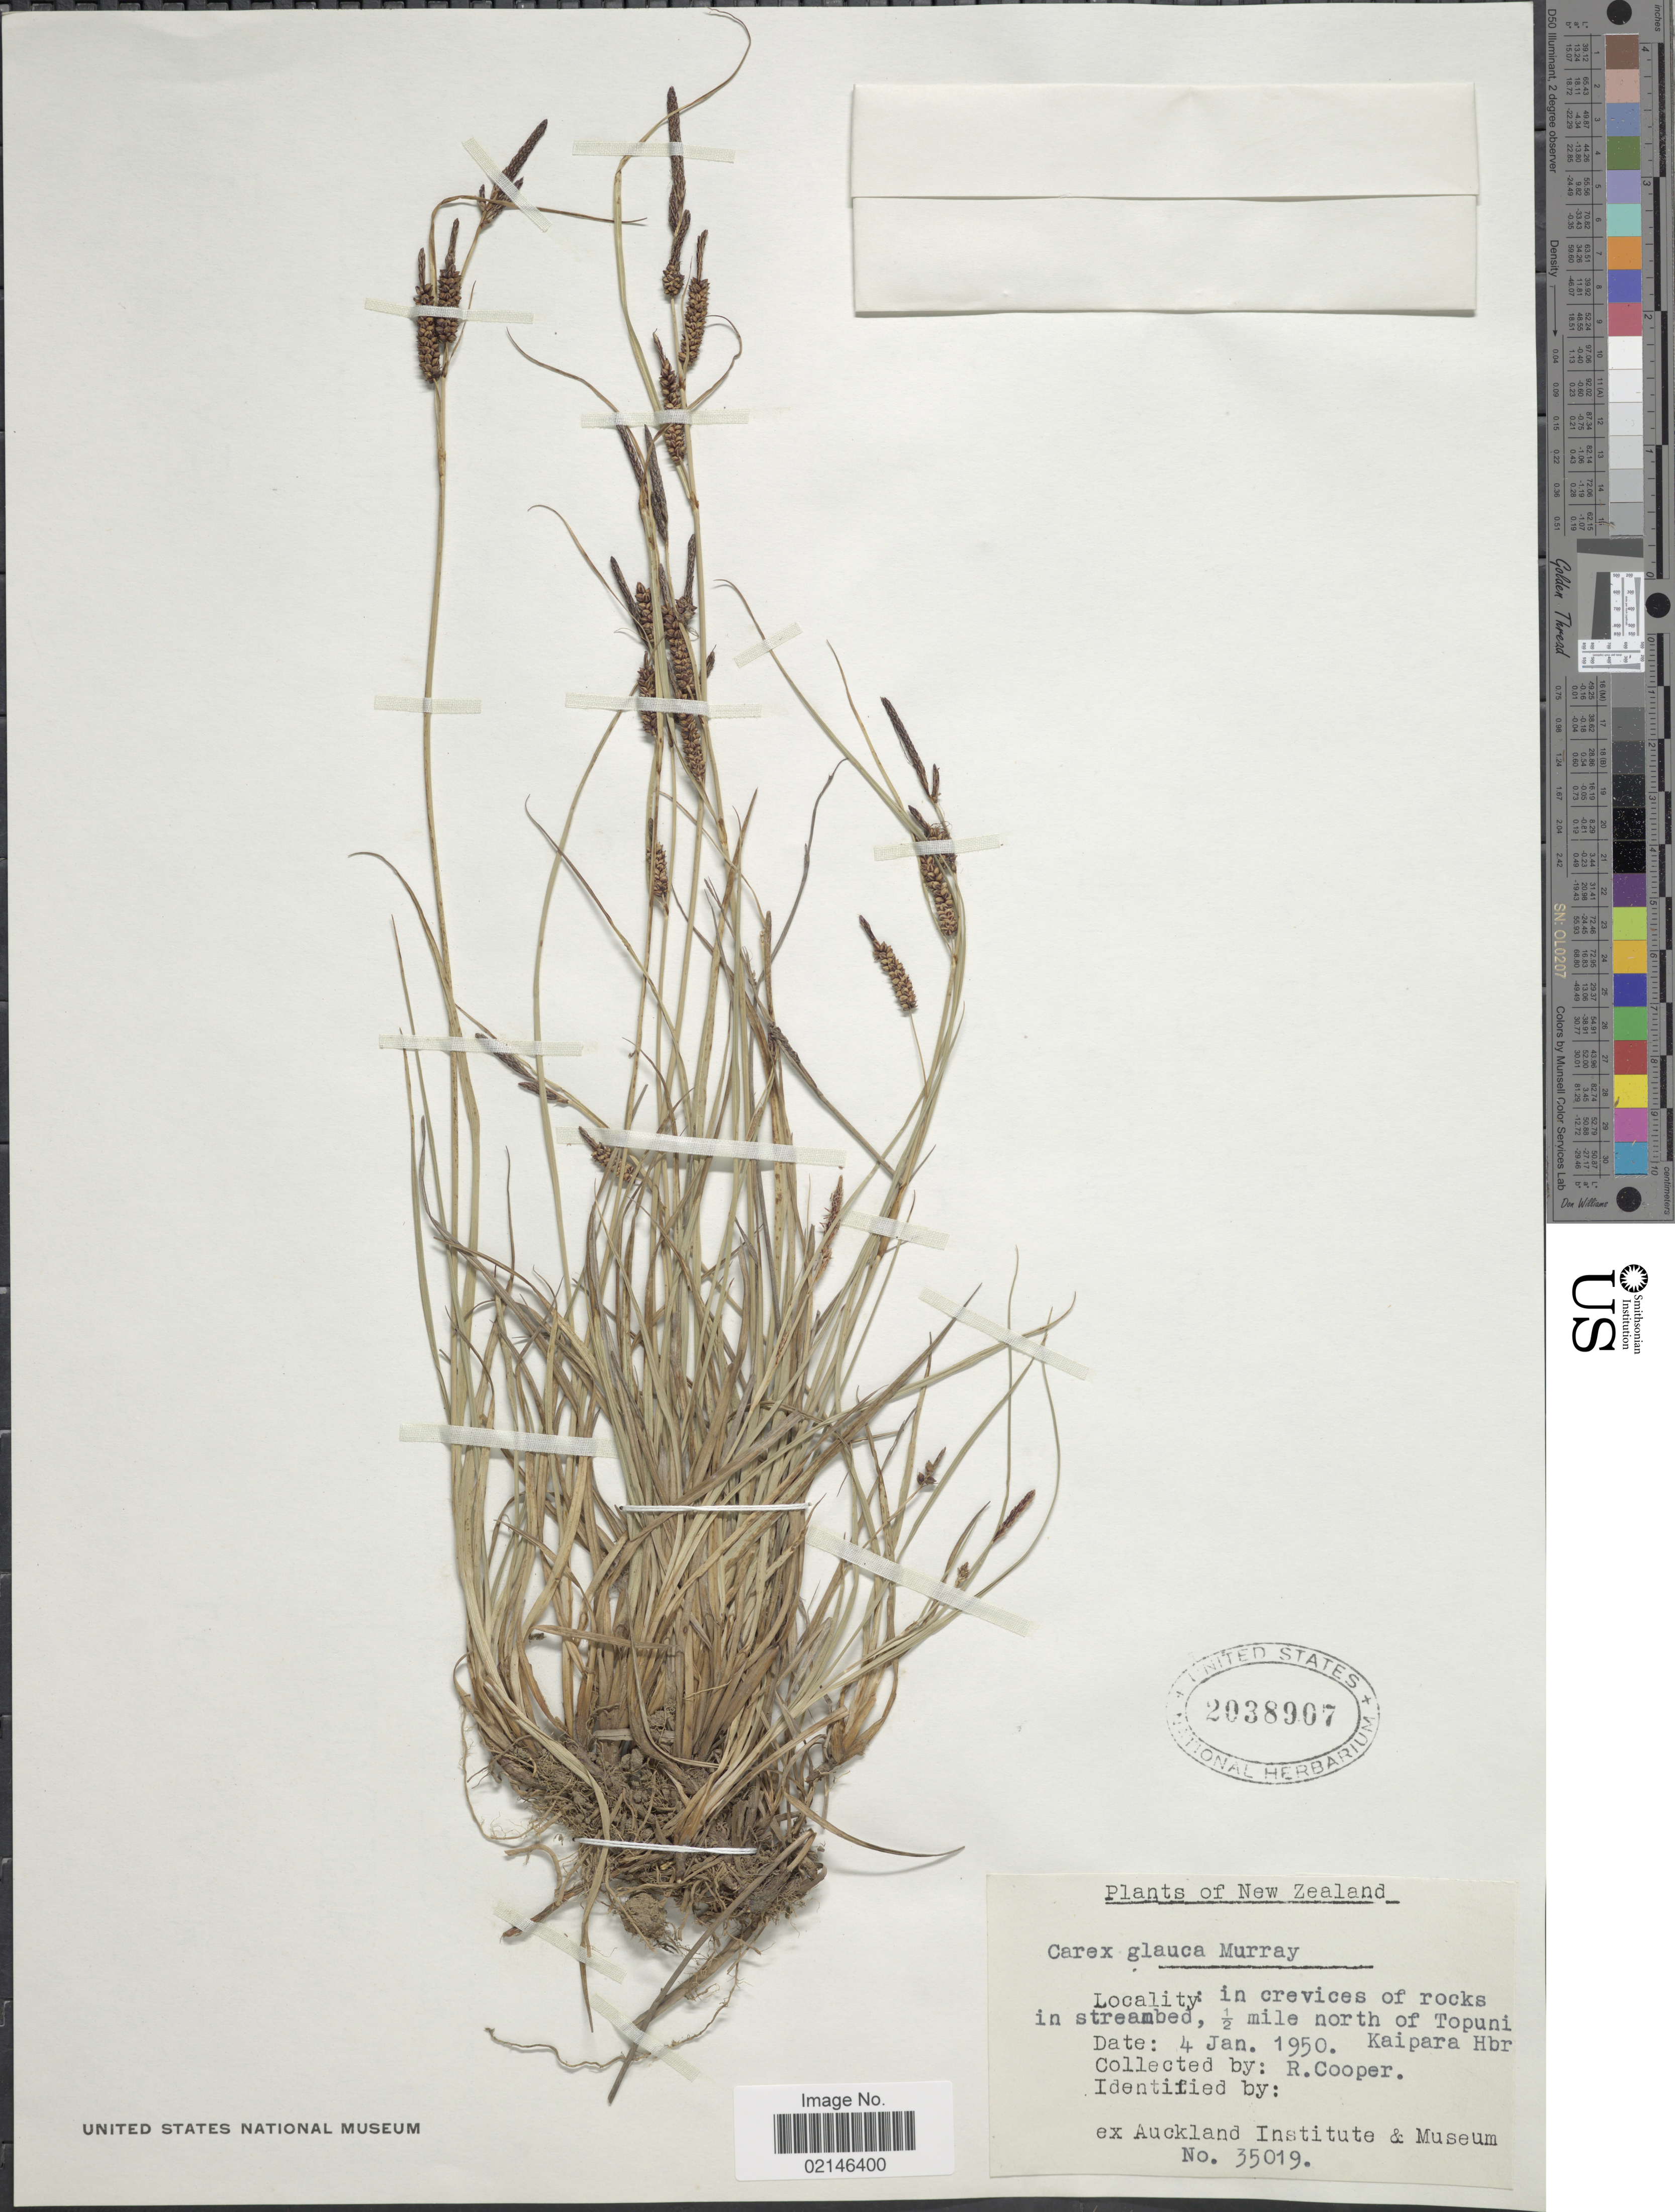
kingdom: Plantae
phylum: Tracheophyta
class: Liliopsida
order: Poales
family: Cyperaceae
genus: Carex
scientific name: Carex flacca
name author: Schreb.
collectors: R. Cooper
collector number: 35019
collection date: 1950-01-04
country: New Zealand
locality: In crevices of rocks in streambed, ½ mile north of Topuni Kaipara Hbr.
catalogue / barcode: US 2038907